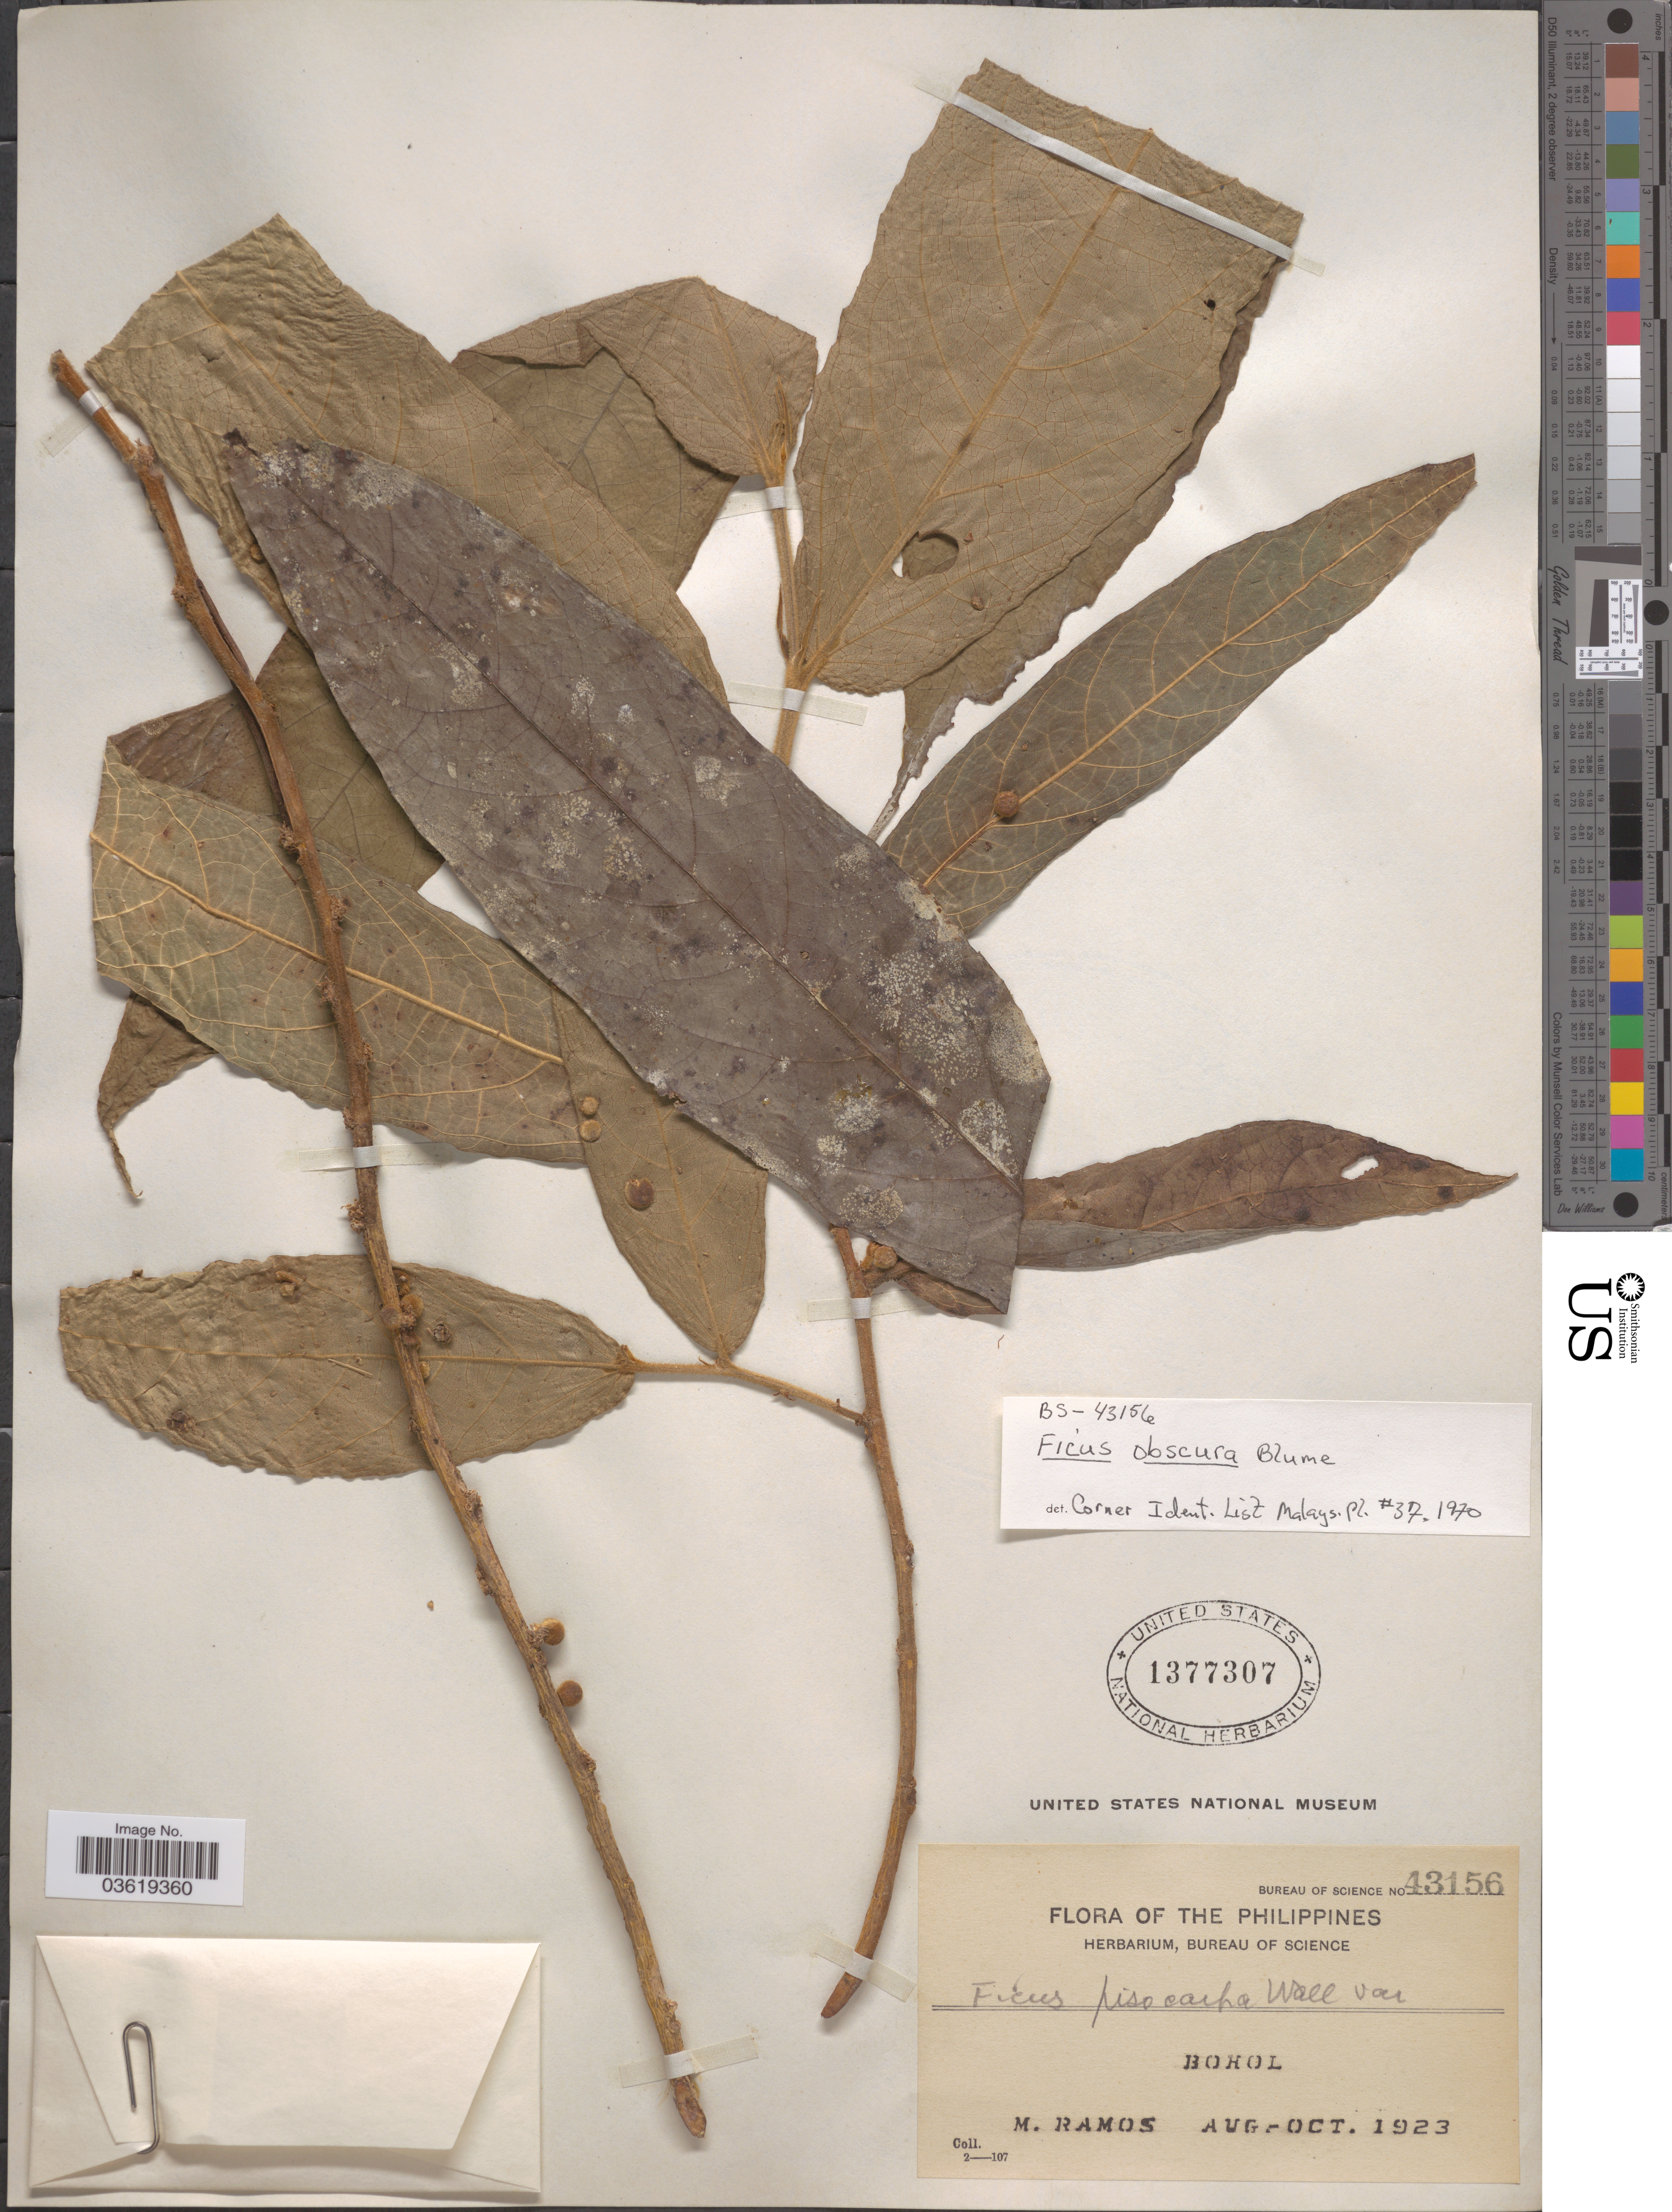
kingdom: Plantae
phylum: Tracheophyta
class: Magnoliopsida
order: Rosales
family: Moraceae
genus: Ficus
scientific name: Ficus obscura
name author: Blume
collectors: M. Ramos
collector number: Bureau of Science 43156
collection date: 1923-08/1923-10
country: Philippines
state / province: Central Visayas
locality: Bohol.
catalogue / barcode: US 1377307